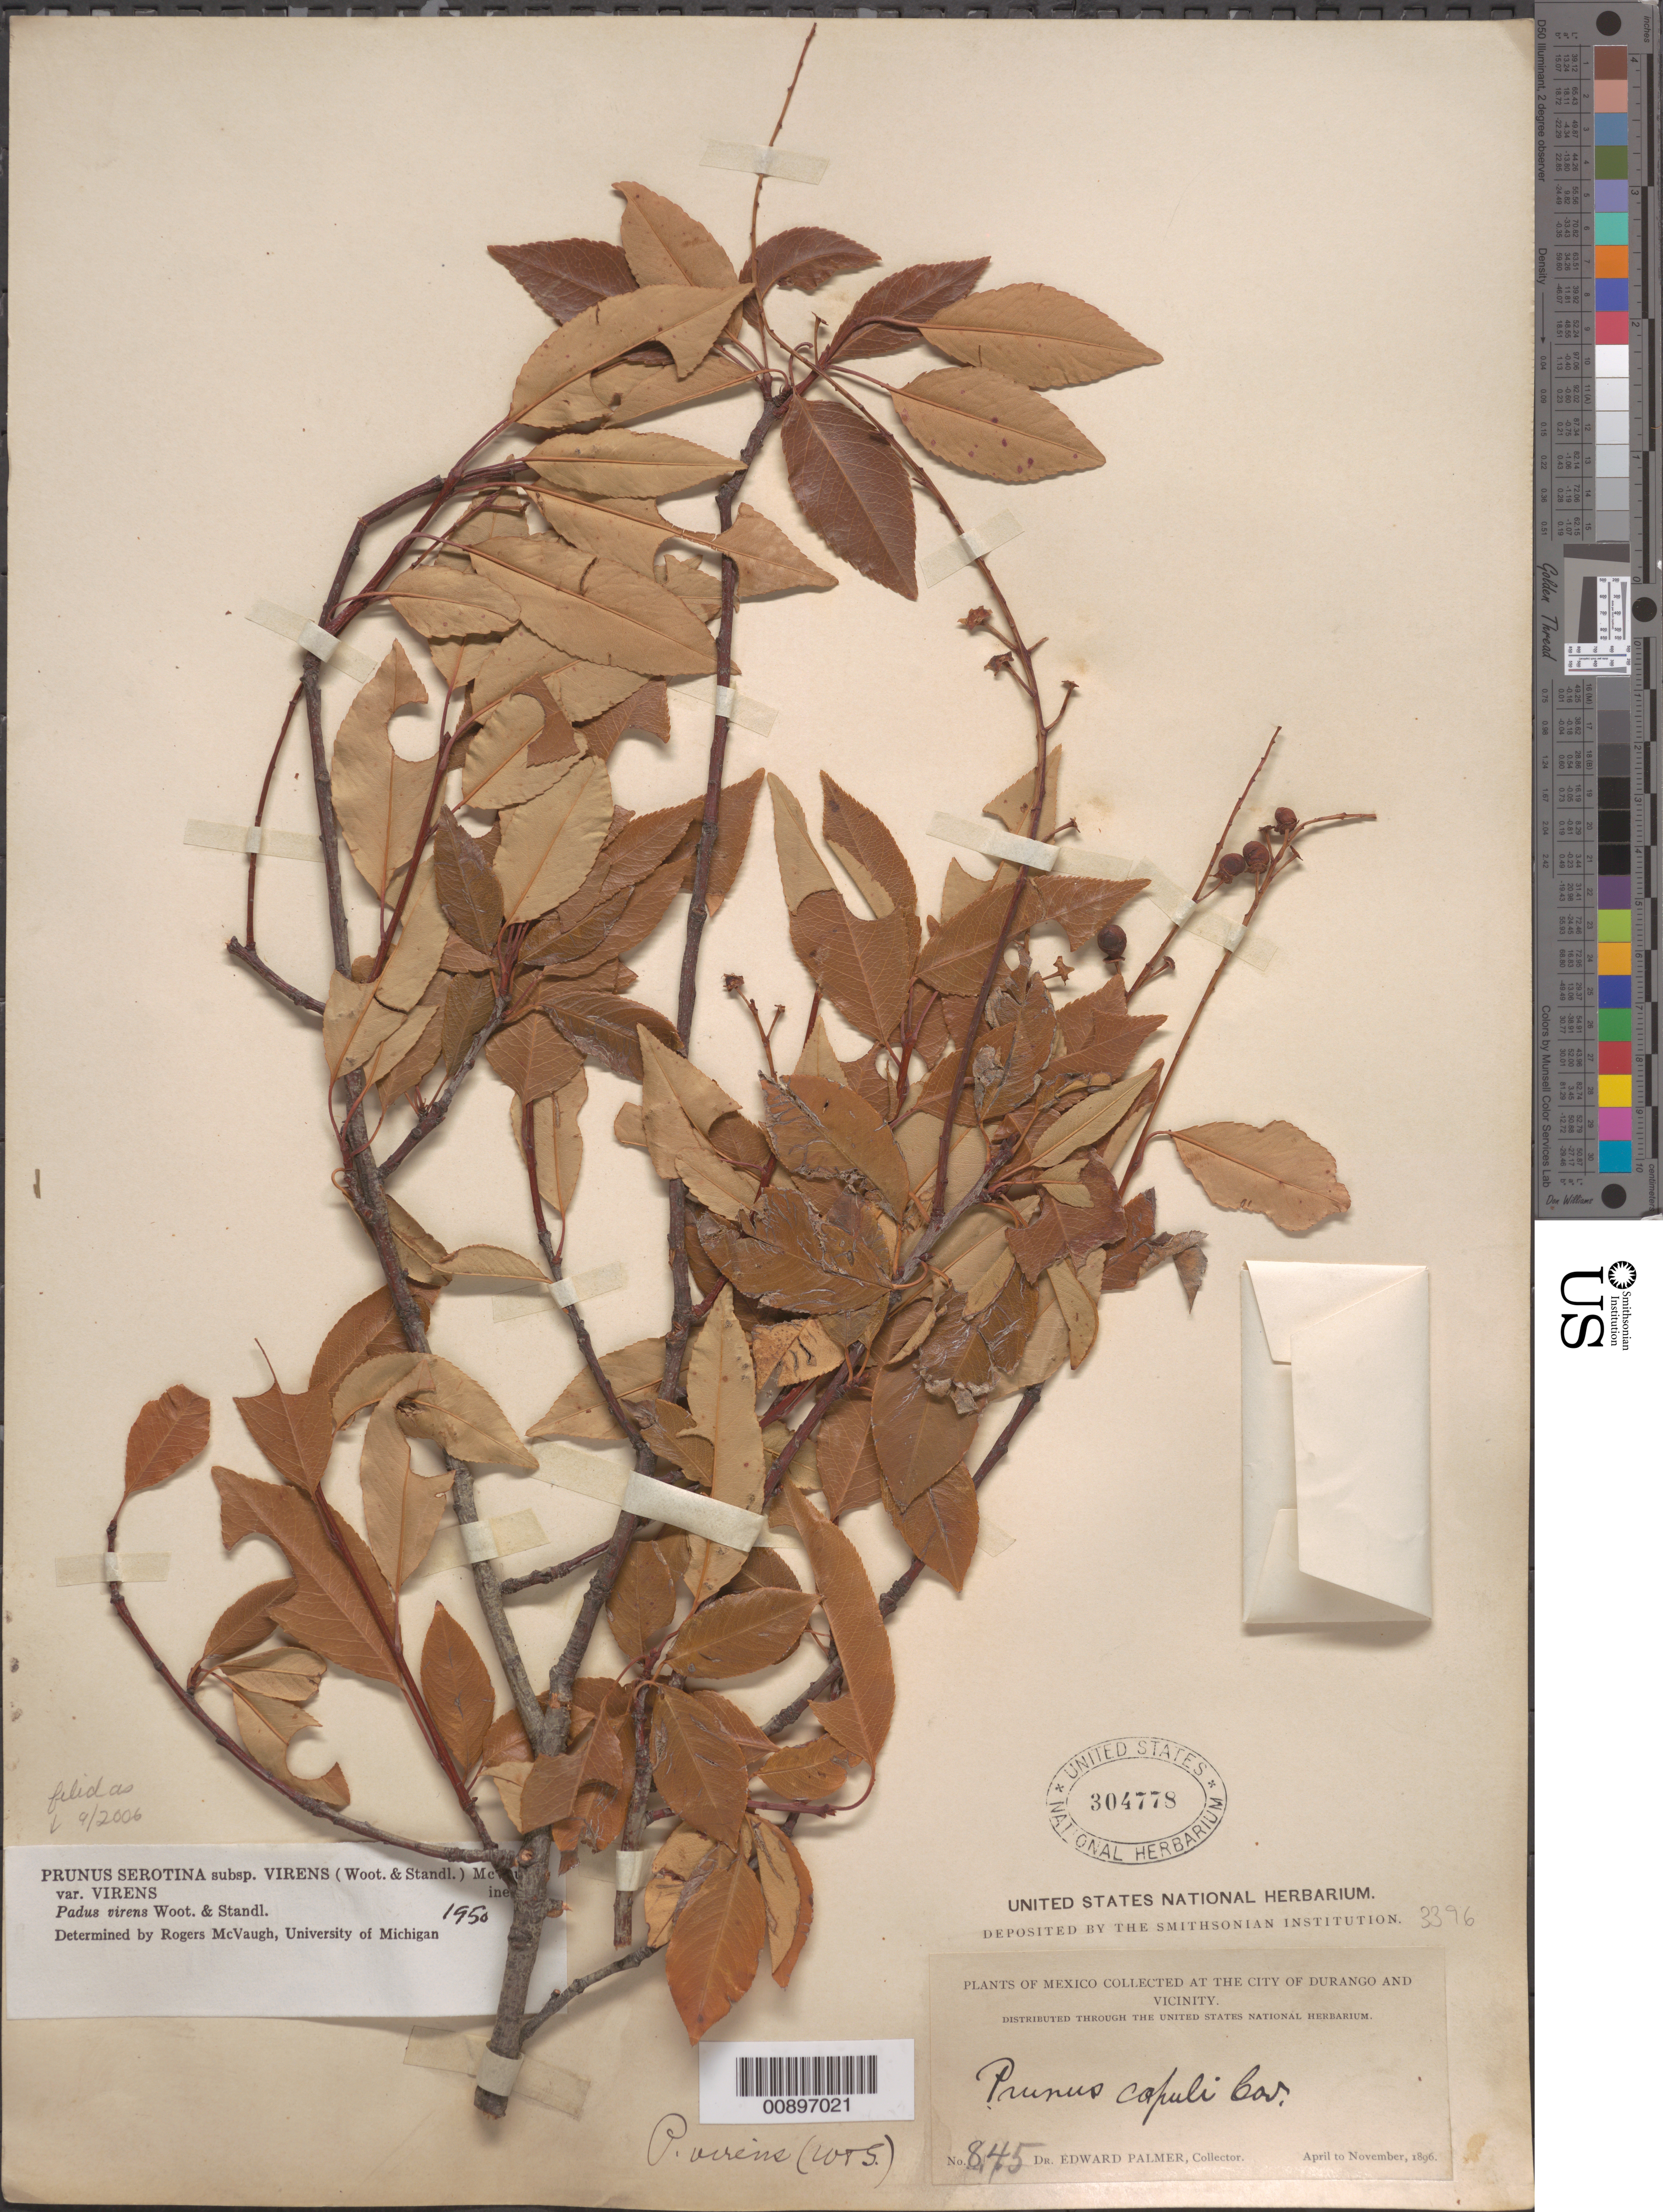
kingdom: Plantae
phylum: Tracheophyta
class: Magnoliopsida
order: Rosales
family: Rosaceae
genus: Prunus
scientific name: Prunus serotina var. rufula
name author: (Wooton & Standl.) McVaugh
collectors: E. Palmer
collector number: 845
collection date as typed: Apr 1896 to -- Nov 1896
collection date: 1896-04/1896-11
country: Mexico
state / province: Durango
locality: City of Durango and vicinity.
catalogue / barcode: US 304778